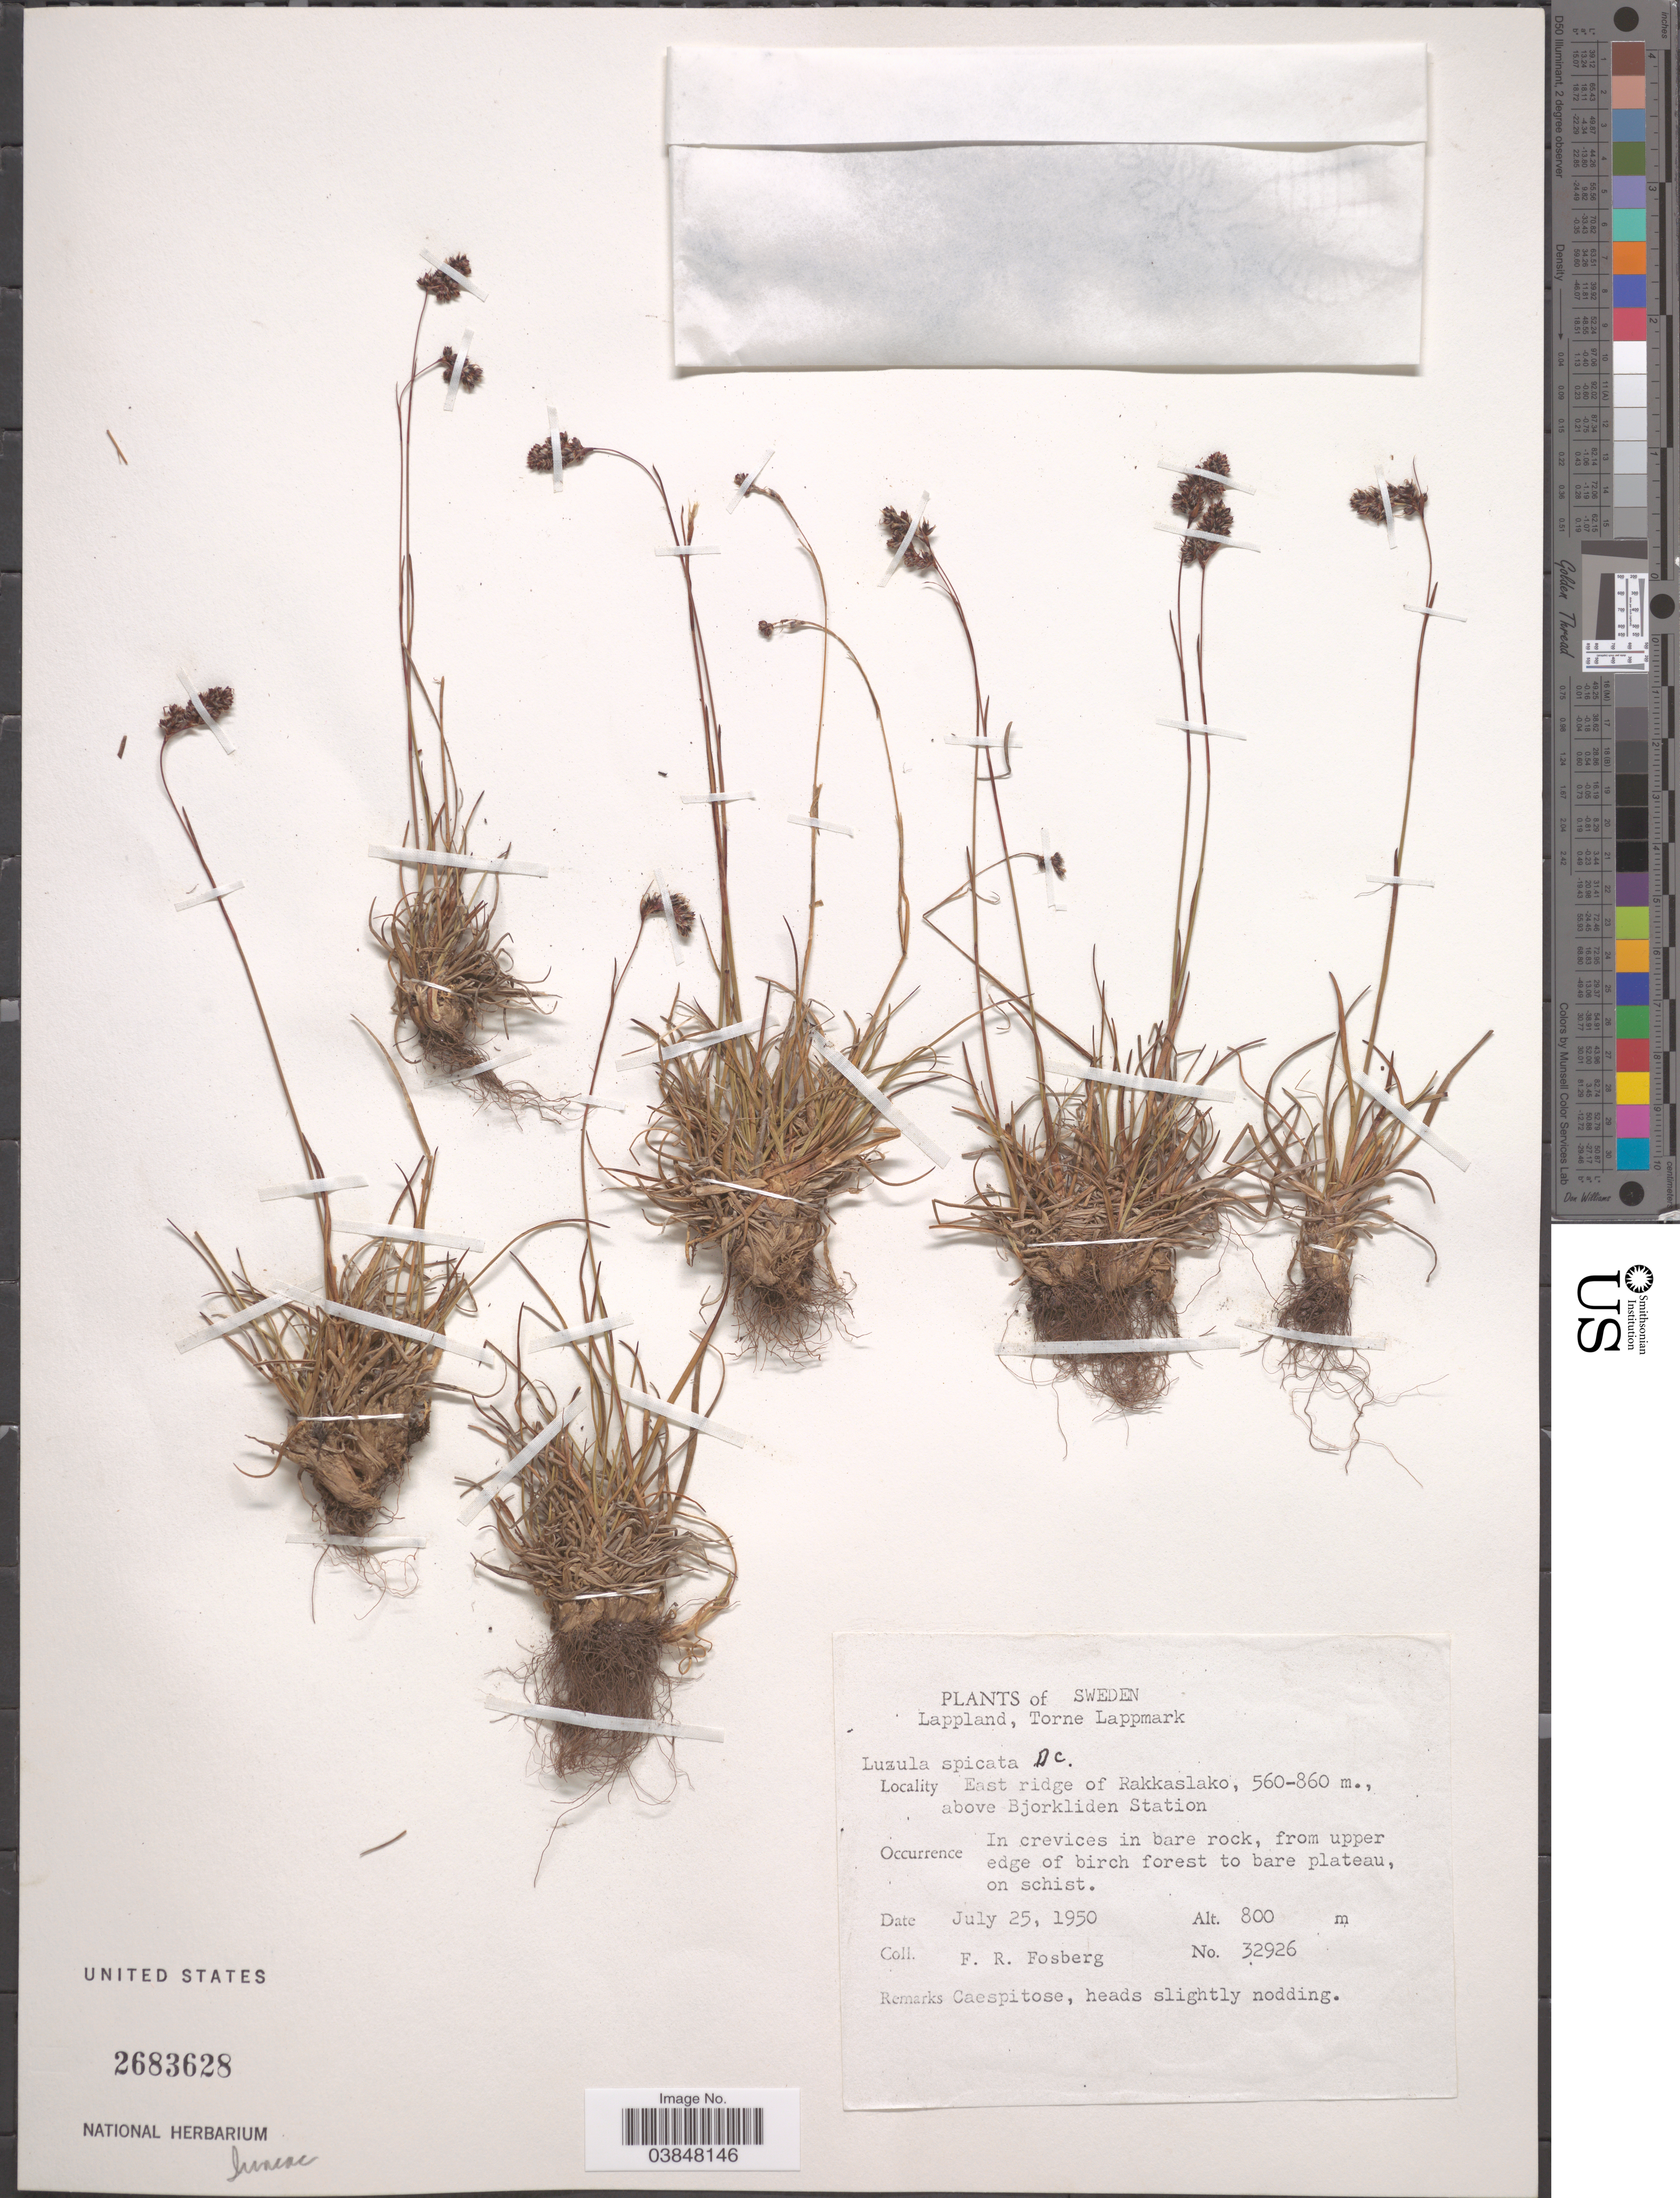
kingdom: Plantae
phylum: Tracheophyta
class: Liliopsida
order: Poales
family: Juncaceae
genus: Luzula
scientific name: Luzula spicata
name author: (L.) DC.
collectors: F. R. Fosberg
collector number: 32926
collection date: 1950-07-25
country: Sweden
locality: Lappland, Torne Lappmark. East ridge of Rakkaslako, 560-860 m., above Bjorkliden Station.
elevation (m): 800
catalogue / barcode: US 2683628